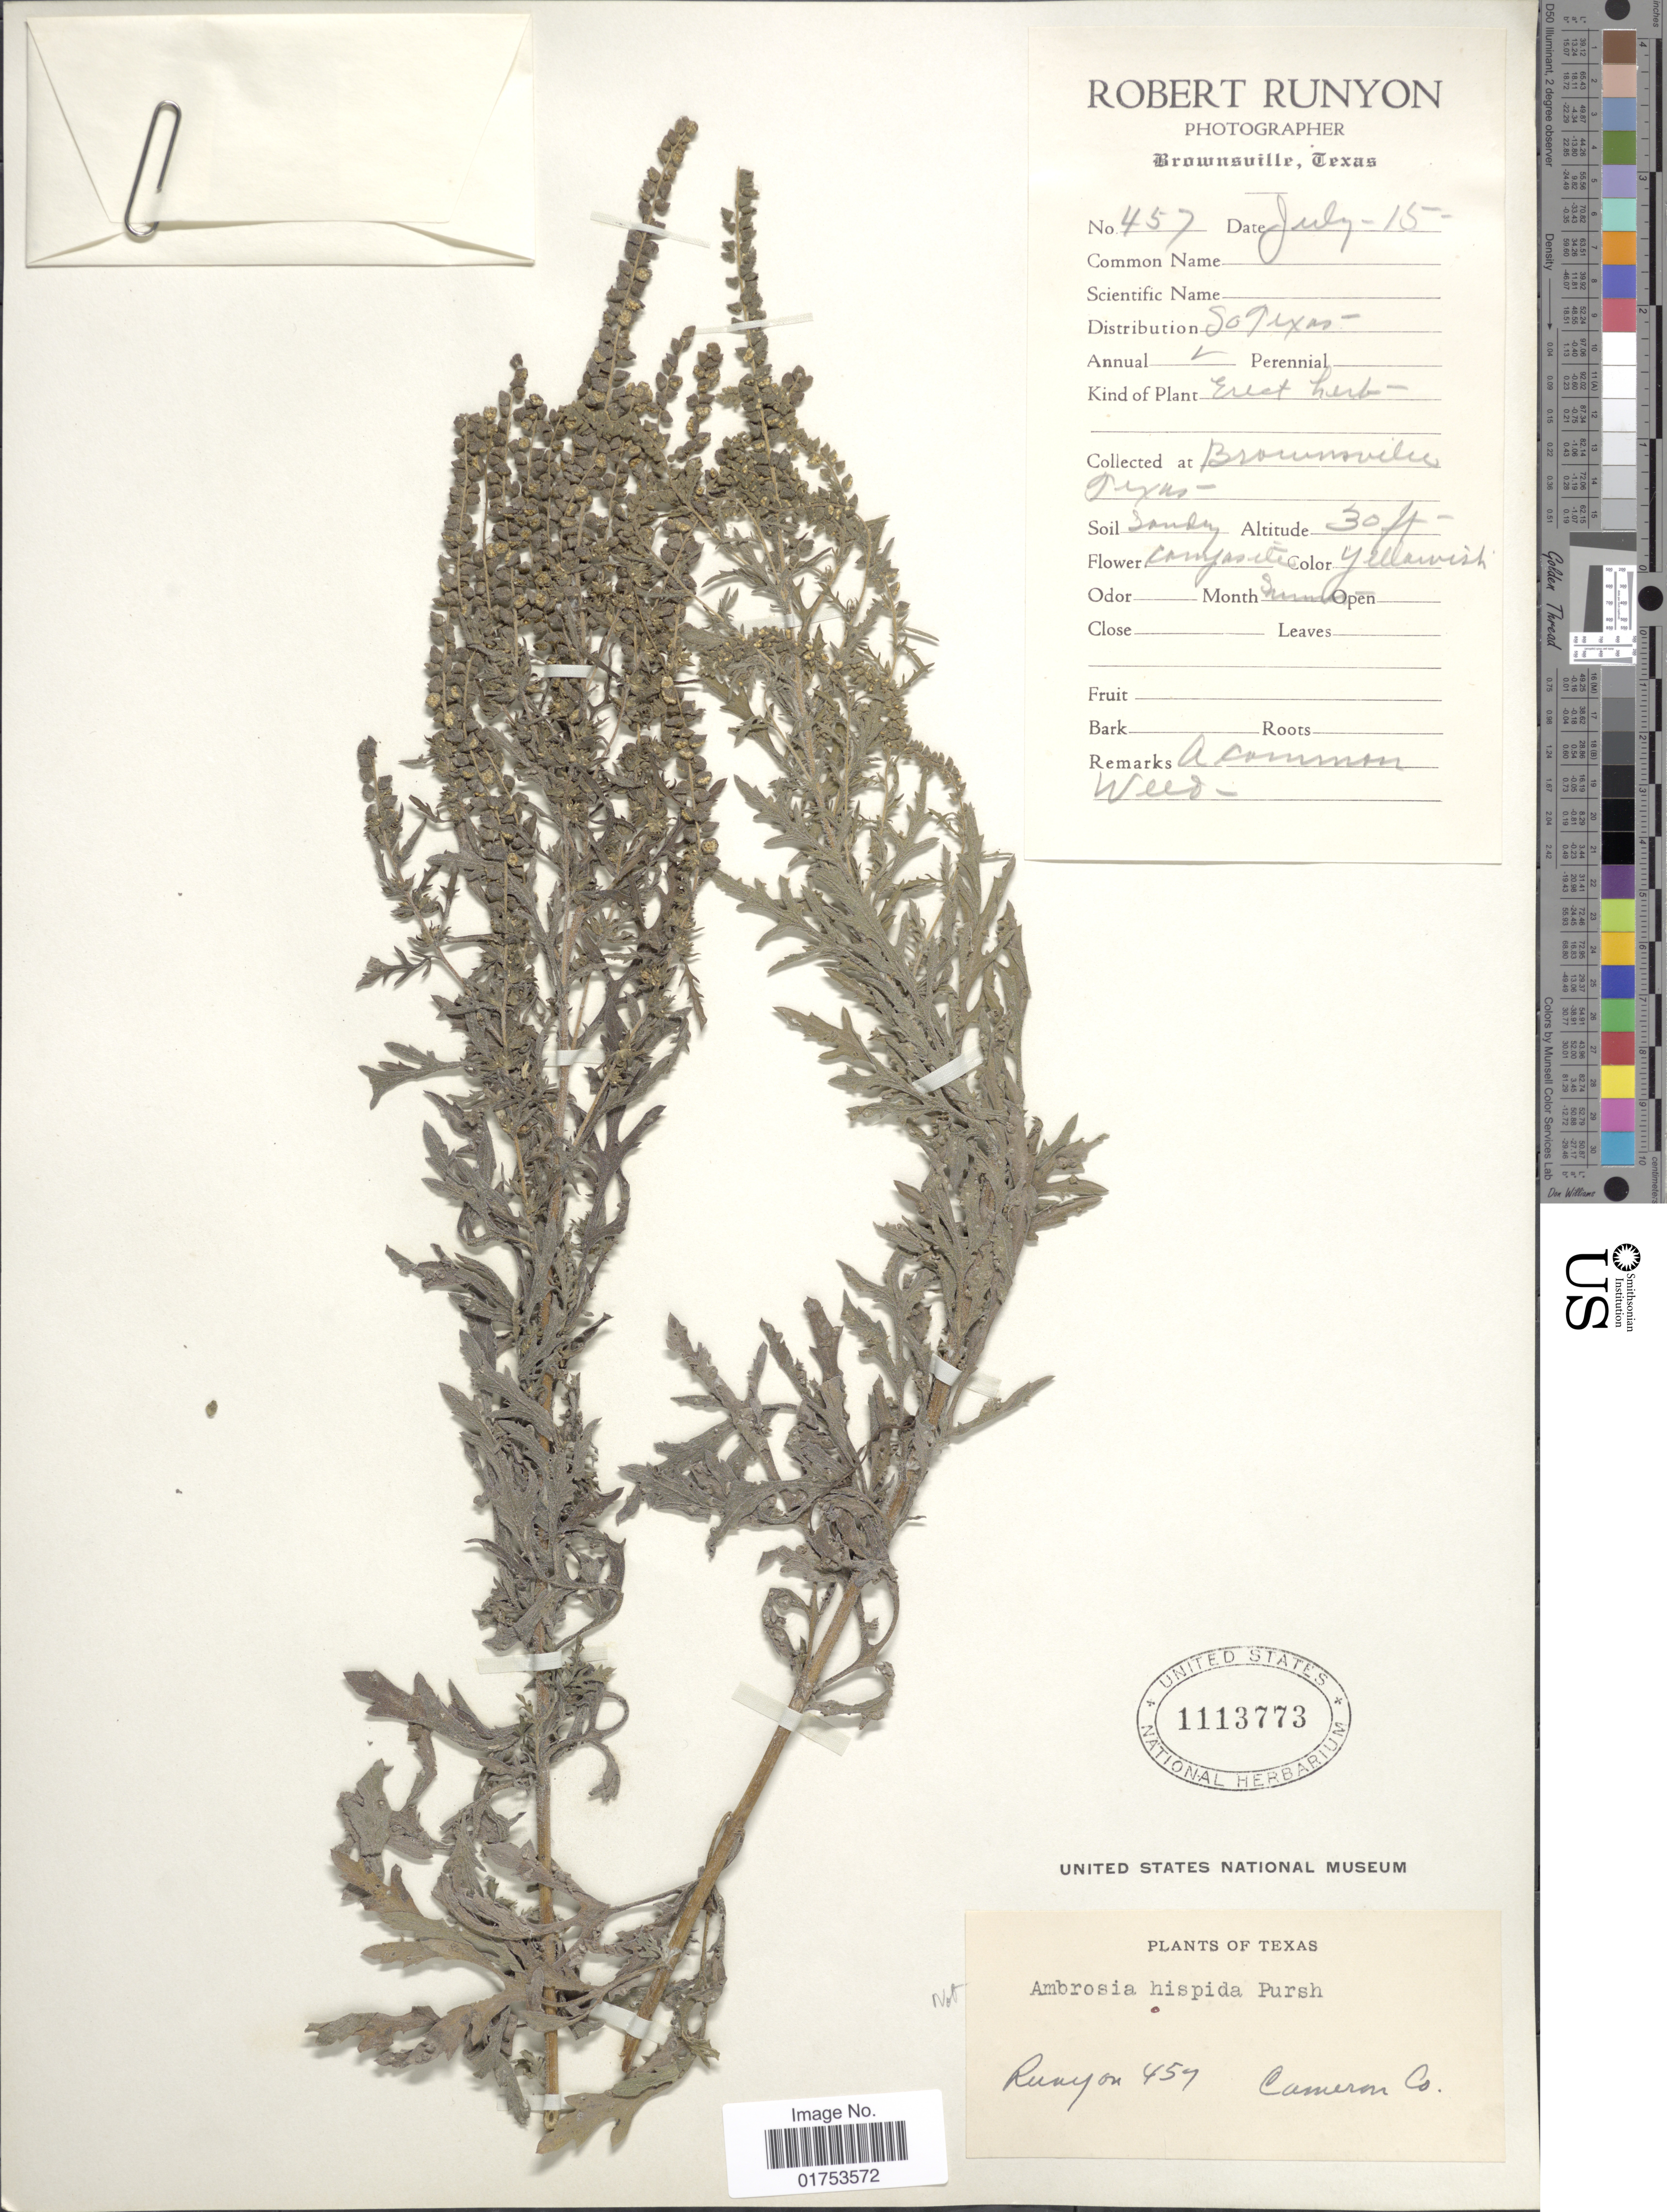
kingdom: Plantae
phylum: Tracheophyta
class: Magnoliopsida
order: Asterales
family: Asteraceae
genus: Ambrosia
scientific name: Ambrosia psilostachya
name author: DC.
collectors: R. Runyon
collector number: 459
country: United States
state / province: Texas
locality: Brownsville, Cameron Co.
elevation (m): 9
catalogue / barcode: US 1113773